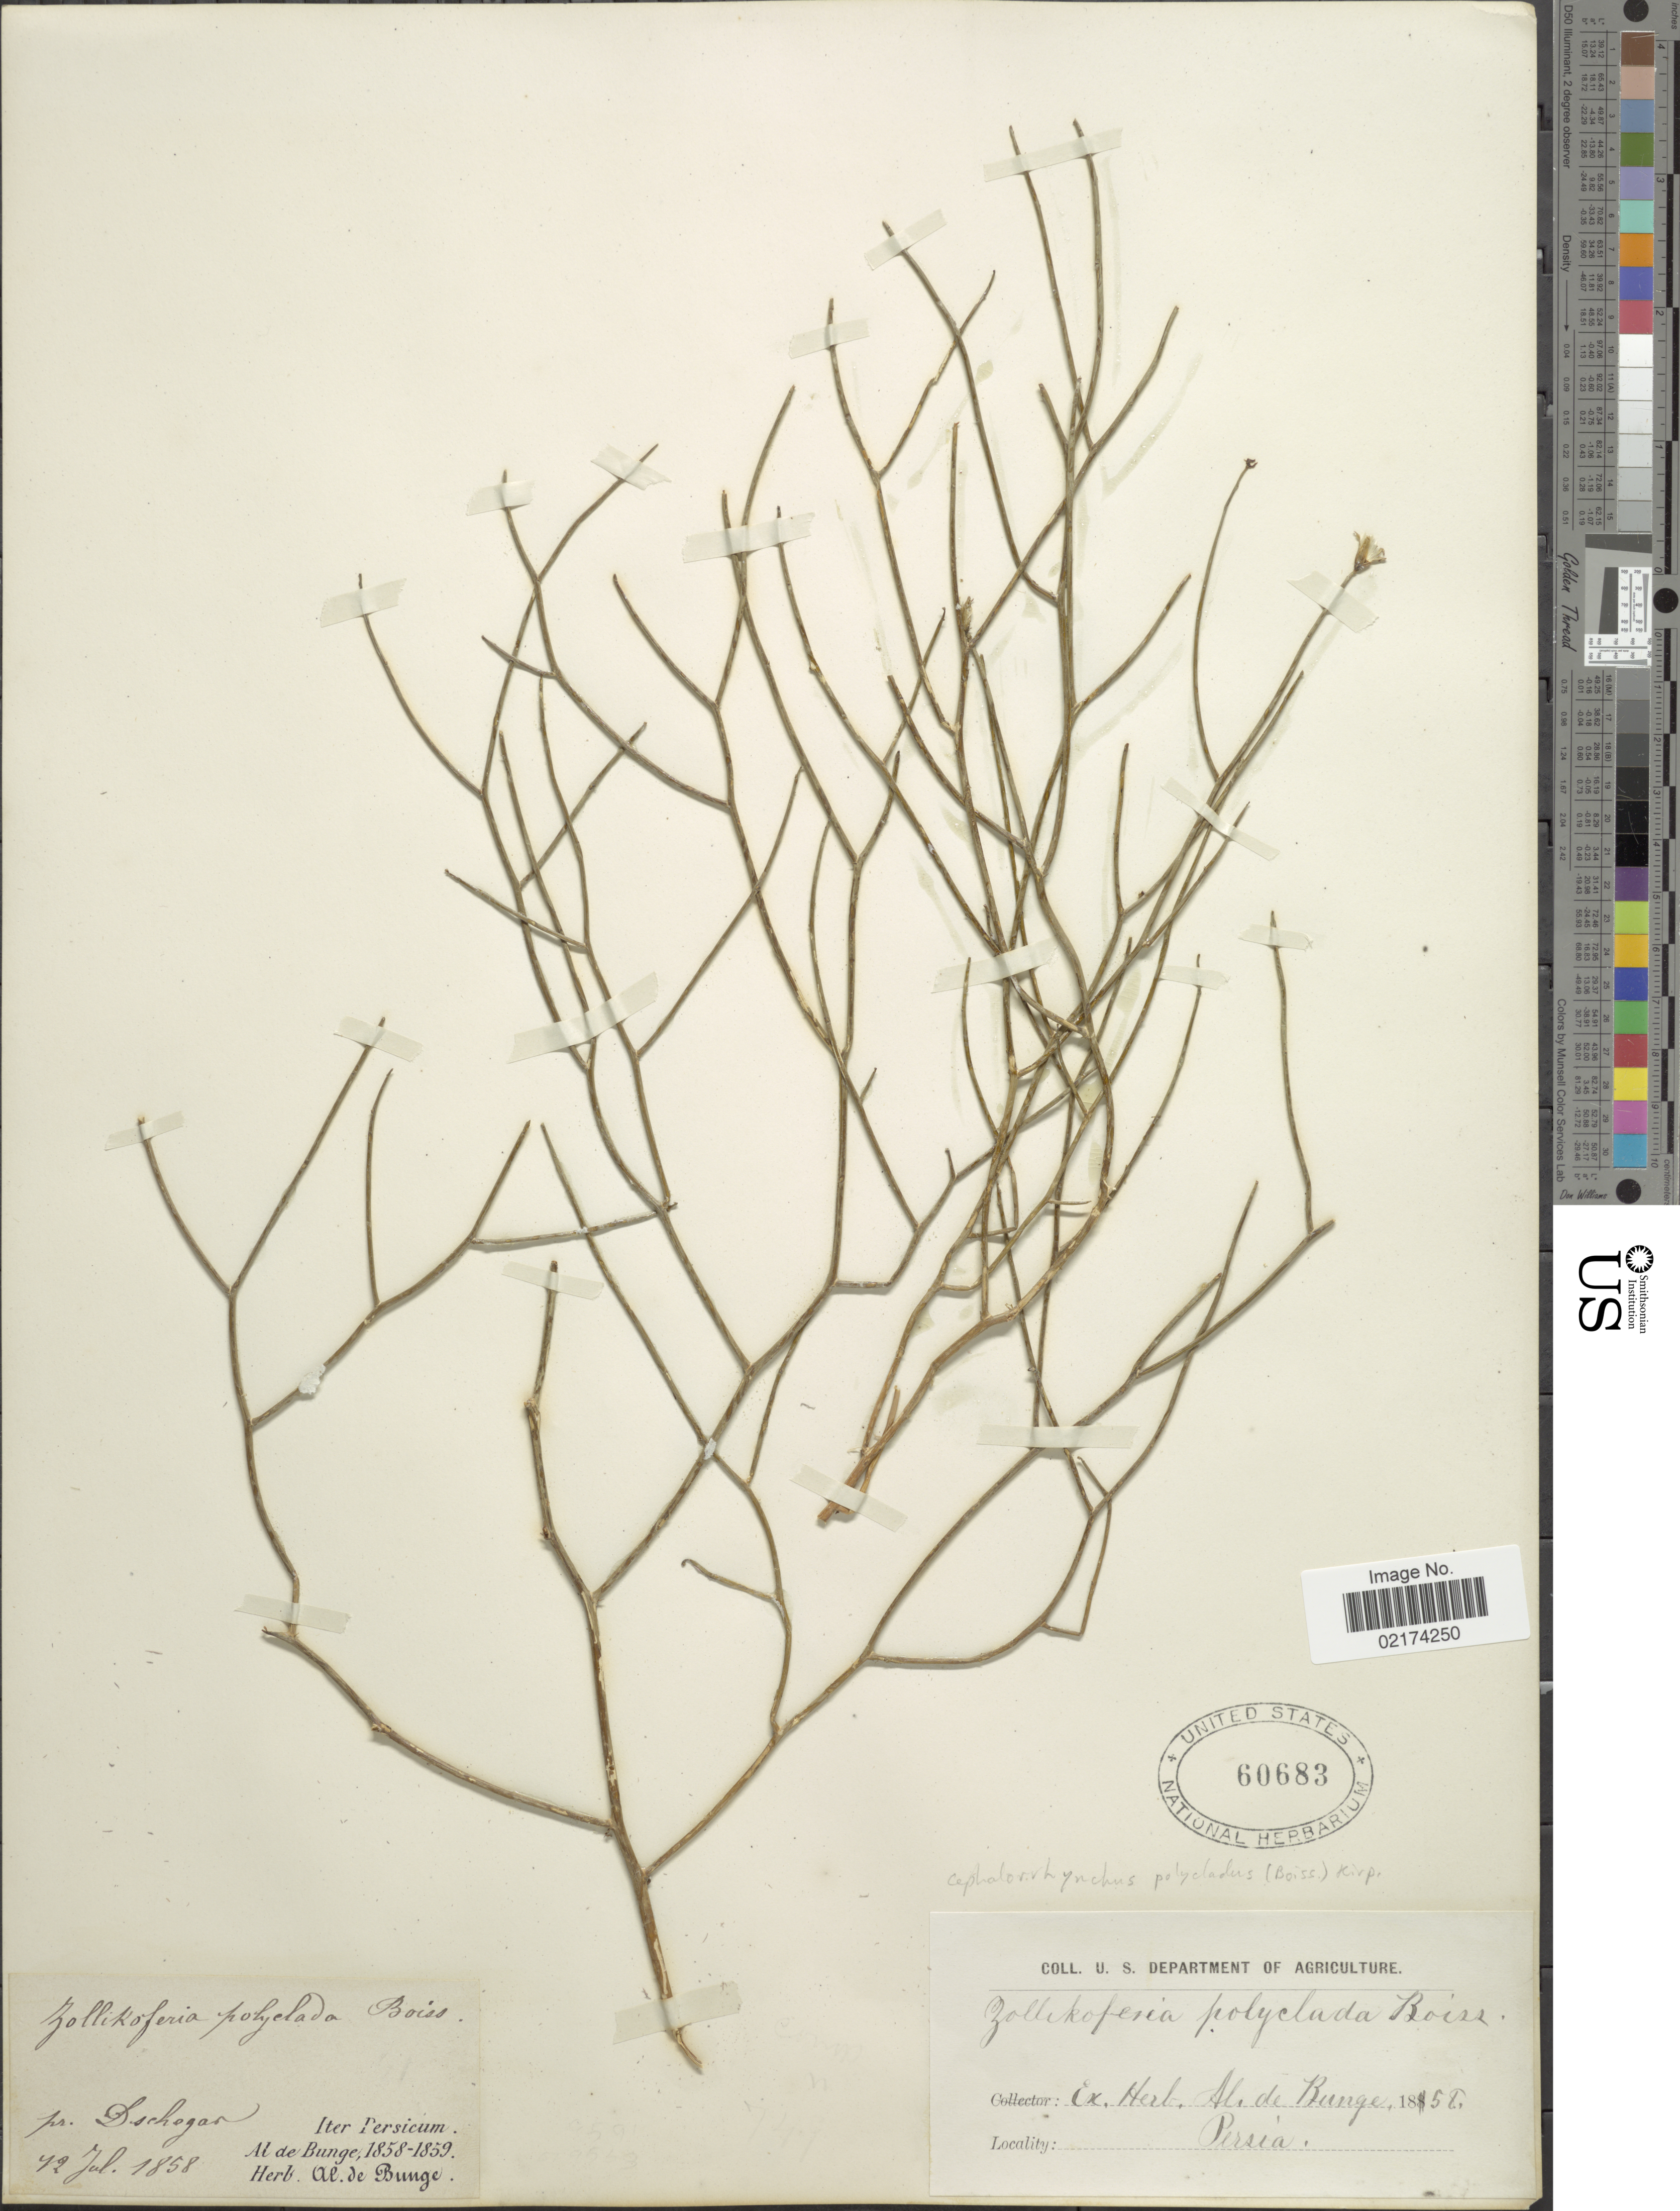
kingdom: Plantae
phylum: Tracheophyta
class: Magnoliopsida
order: Asterales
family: Asteraceae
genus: Lactuca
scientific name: Lactuca polyclada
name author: Boiss.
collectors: A. de Bunge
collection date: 1858-07-12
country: Iran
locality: Persia, Persicum, pr. Dechegar [interpreted]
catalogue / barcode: US 60683